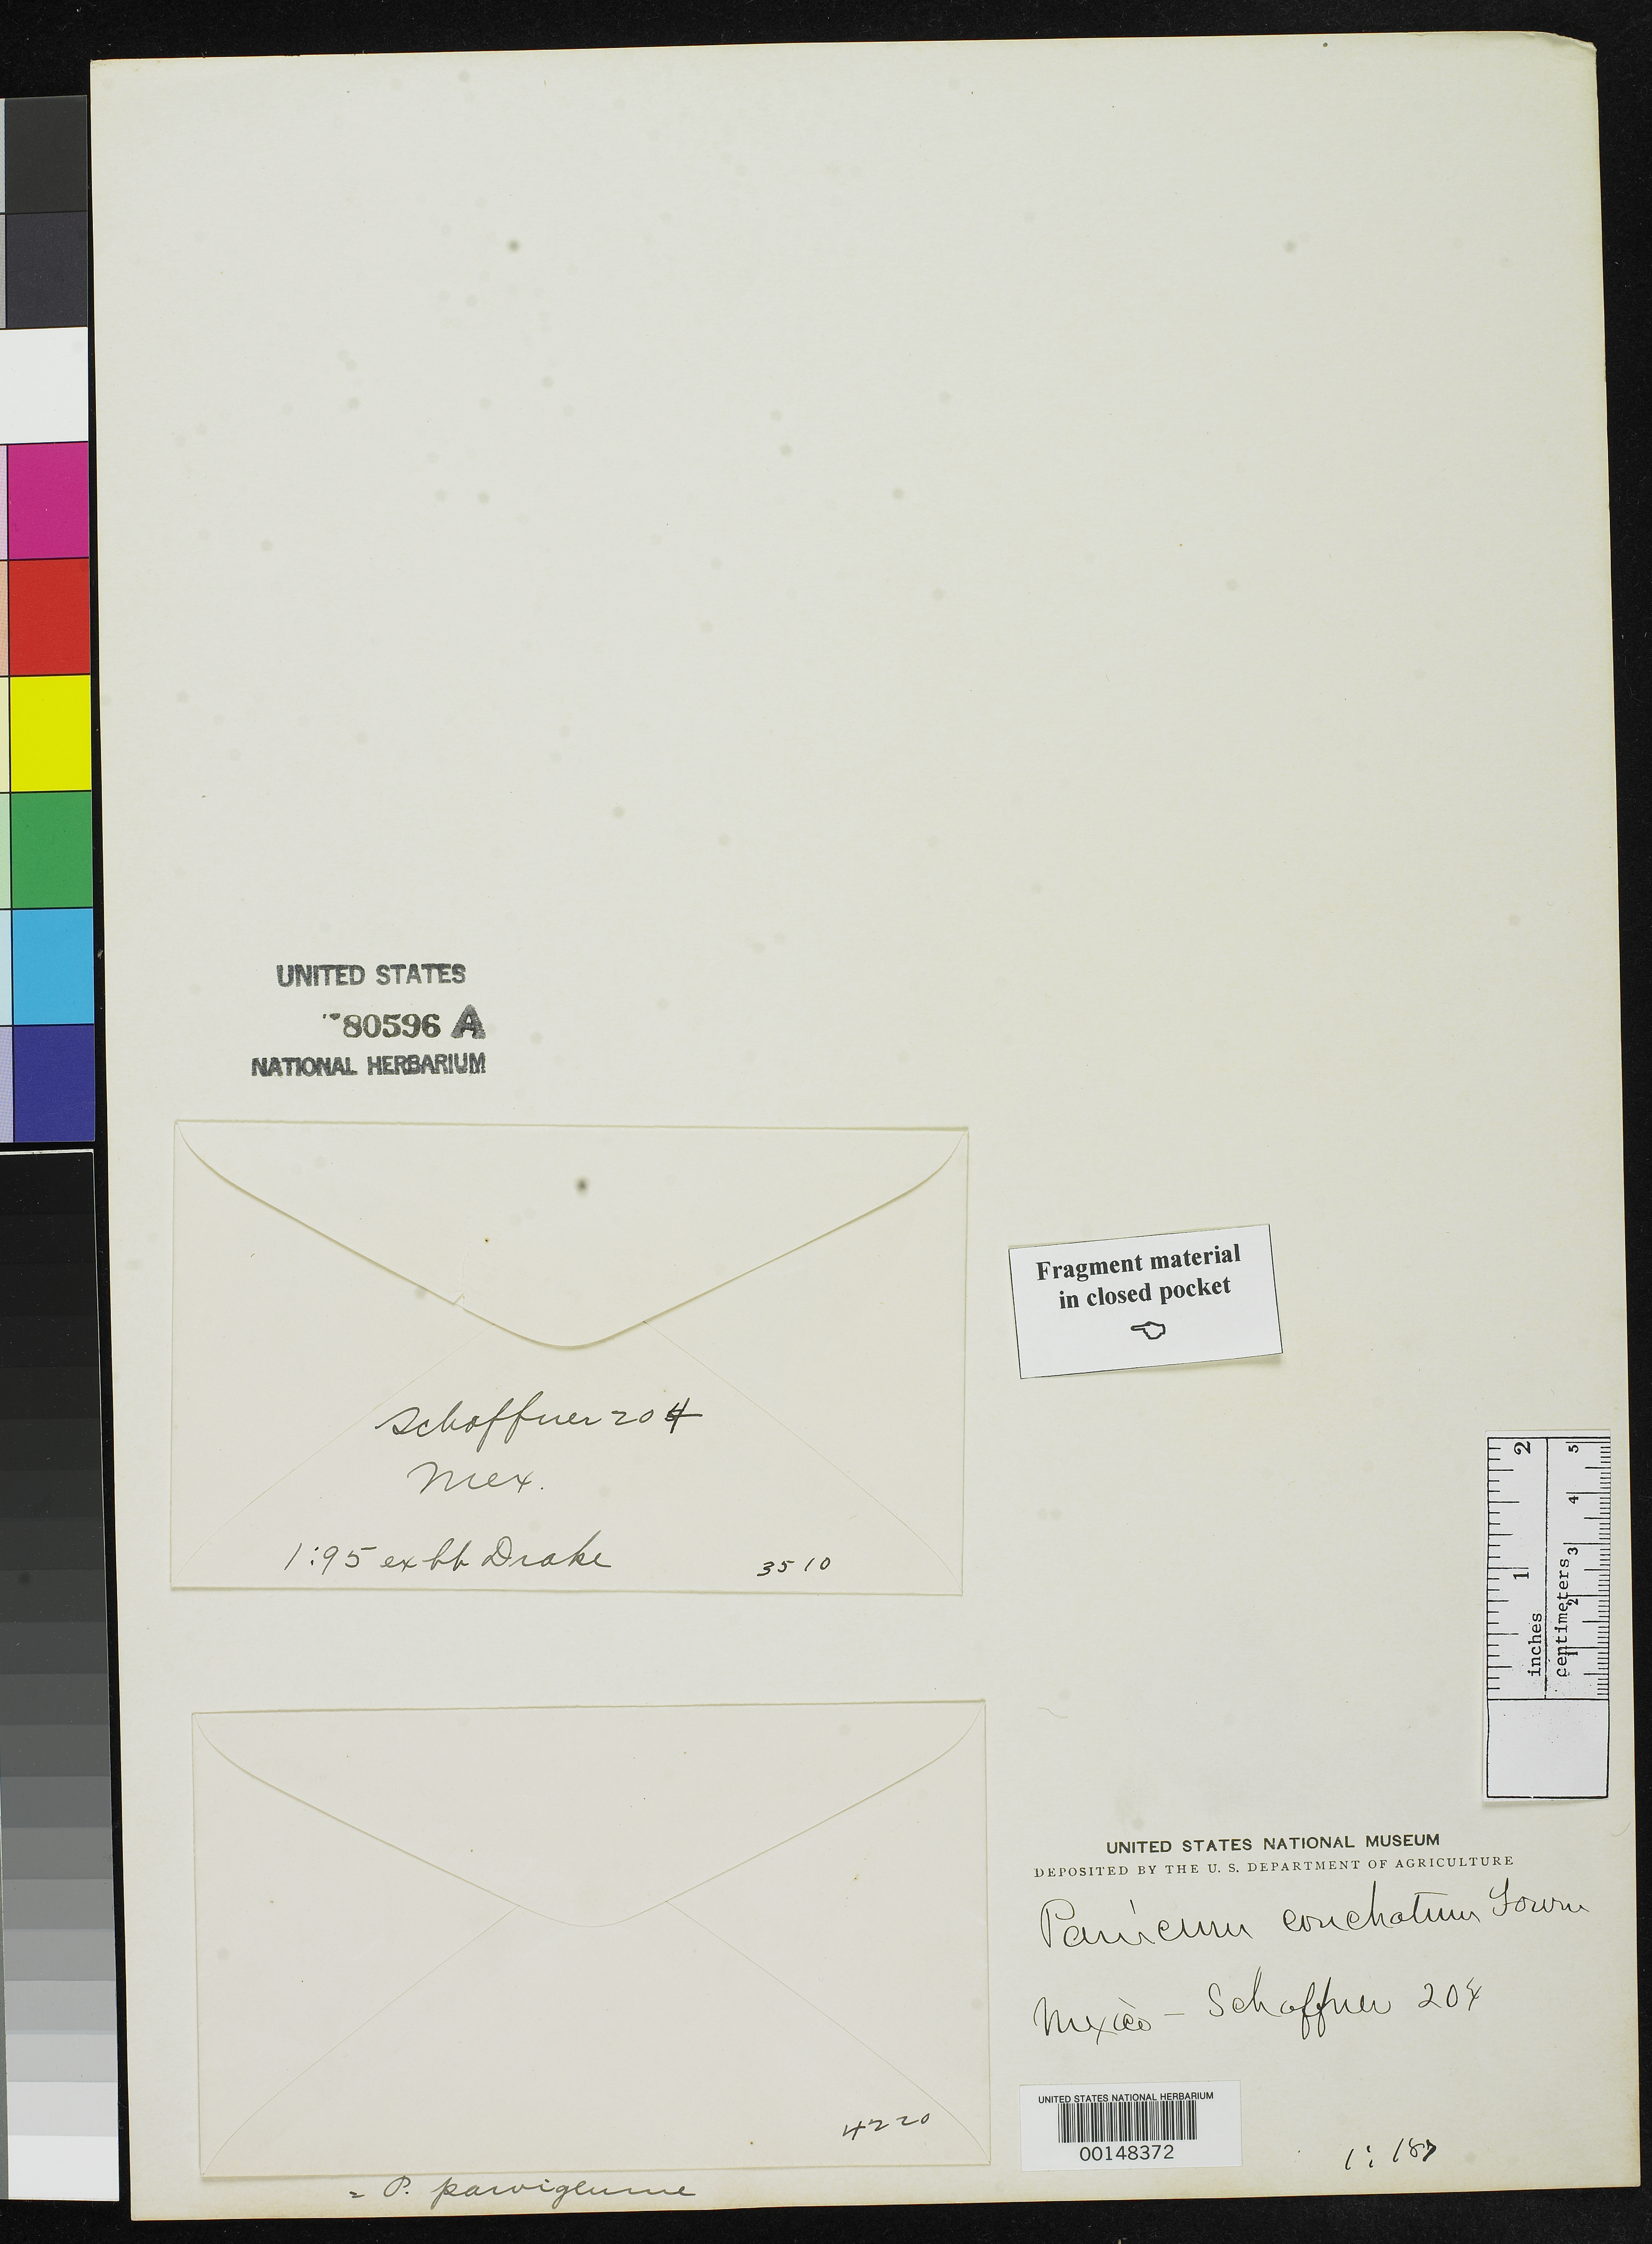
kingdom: Plantae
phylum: Tracheophyta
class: Liliopsida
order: Poales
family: Poaceae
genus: Panicum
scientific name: Panicum conchatum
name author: E. Fourn.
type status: Type Collection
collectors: J. G. Schaffner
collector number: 204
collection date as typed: Oct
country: Mexico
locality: Sierra de San Christobal.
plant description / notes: Fragmentary material of type specimen ex herb. Drake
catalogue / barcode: US 80596A